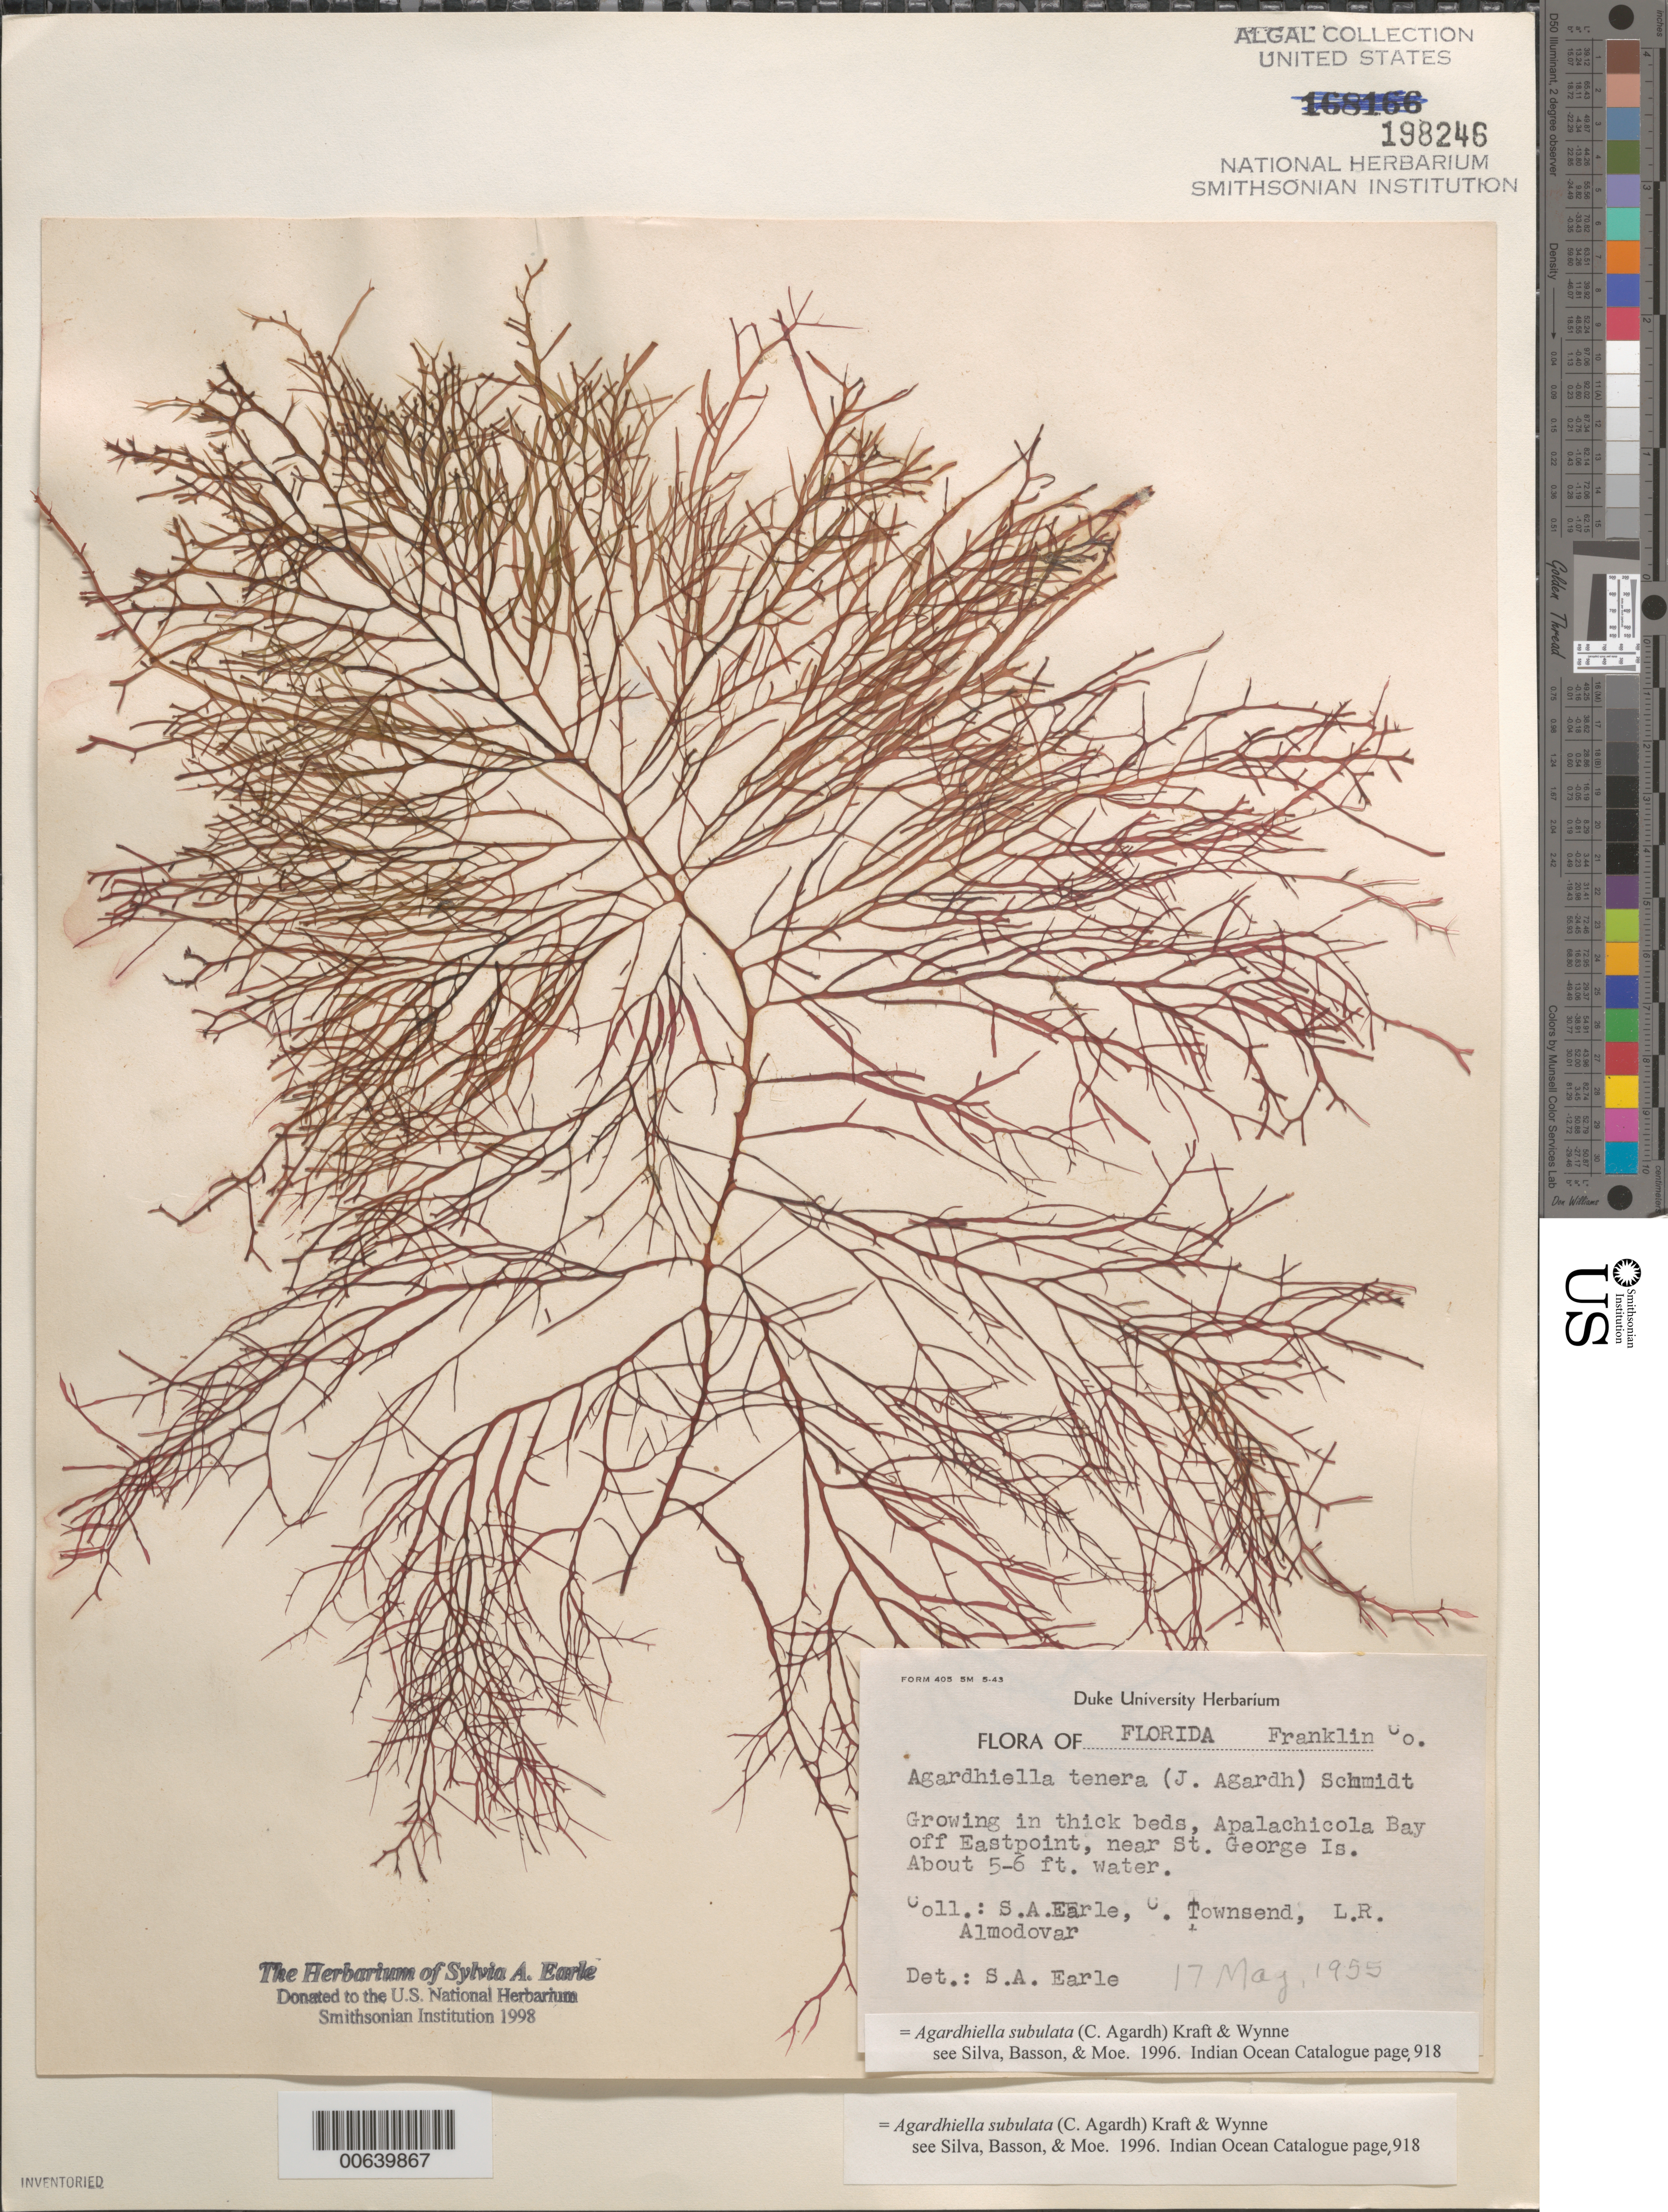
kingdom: Plantae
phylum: Rhodophyta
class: Florideophyceae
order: Gigartinales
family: Solieriaceae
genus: Agardhiella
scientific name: Agardhiella subulata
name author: (C. Agardh) G.T.Kraft & M.J. Wynne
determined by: Earle, S. A.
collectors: S. A. Earle, C. Townsend & L. Almodovar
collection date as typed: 17 May 1955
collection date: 1955-05-17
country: United States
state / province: Florida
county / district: Franklin County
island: St. George Island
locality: Apalachicola Bay, off Eastpoint, near St. George Island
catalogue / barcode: US 198246